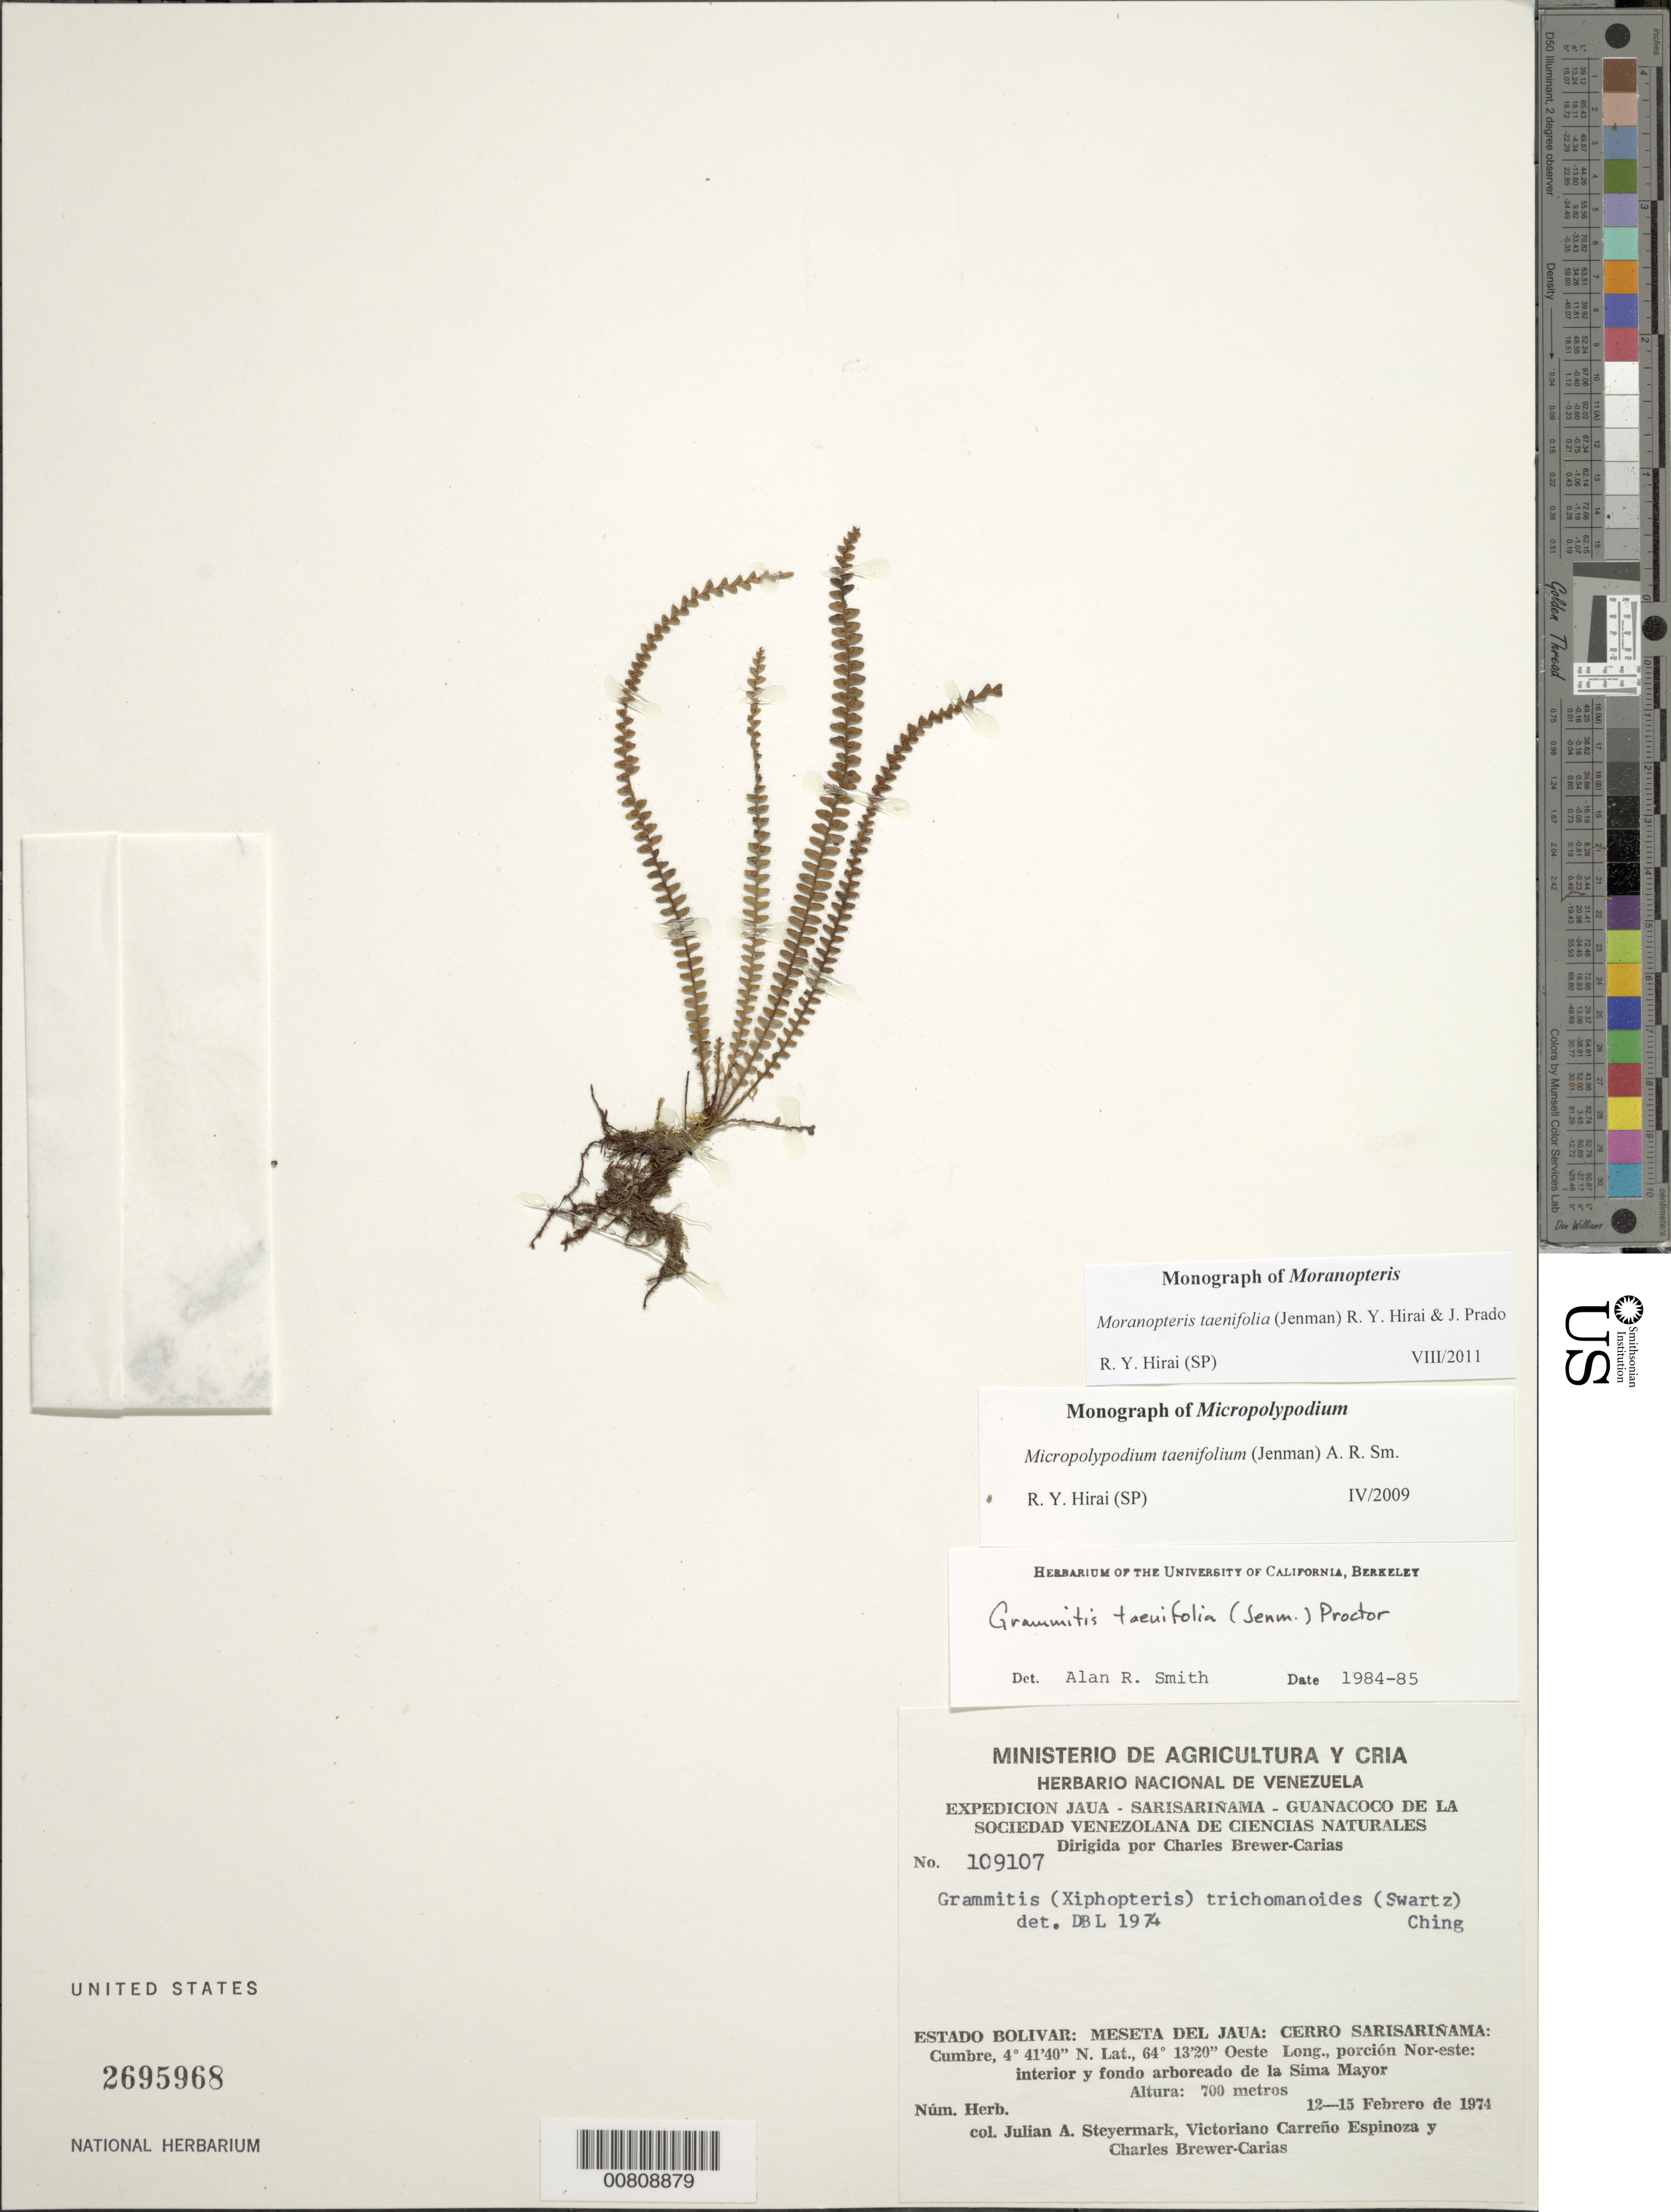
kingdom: Plantae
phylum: Tracheophyta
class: Polypodiopsida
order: Polypodiales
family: Polypodiaceae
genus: Moranopteris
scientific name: Moranopteris taenifolia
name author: (Jenman) R. Y. Hirai & J. Prado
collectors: J. Steyermark, V. Carreño E. & C. Brewer-Carias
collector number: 109107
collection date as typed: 12-Feb-74 to 15-Feb-74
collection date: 1974-02-12/1974-02-15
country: Venezuela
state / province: Bolívar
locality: Meseta del Jaua: Cerro Sarisariñama: summit, porción Nor-este, Sima Mayor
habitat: Interior y fondo arboreado de la sima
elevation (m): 700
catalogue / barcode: US 2695968